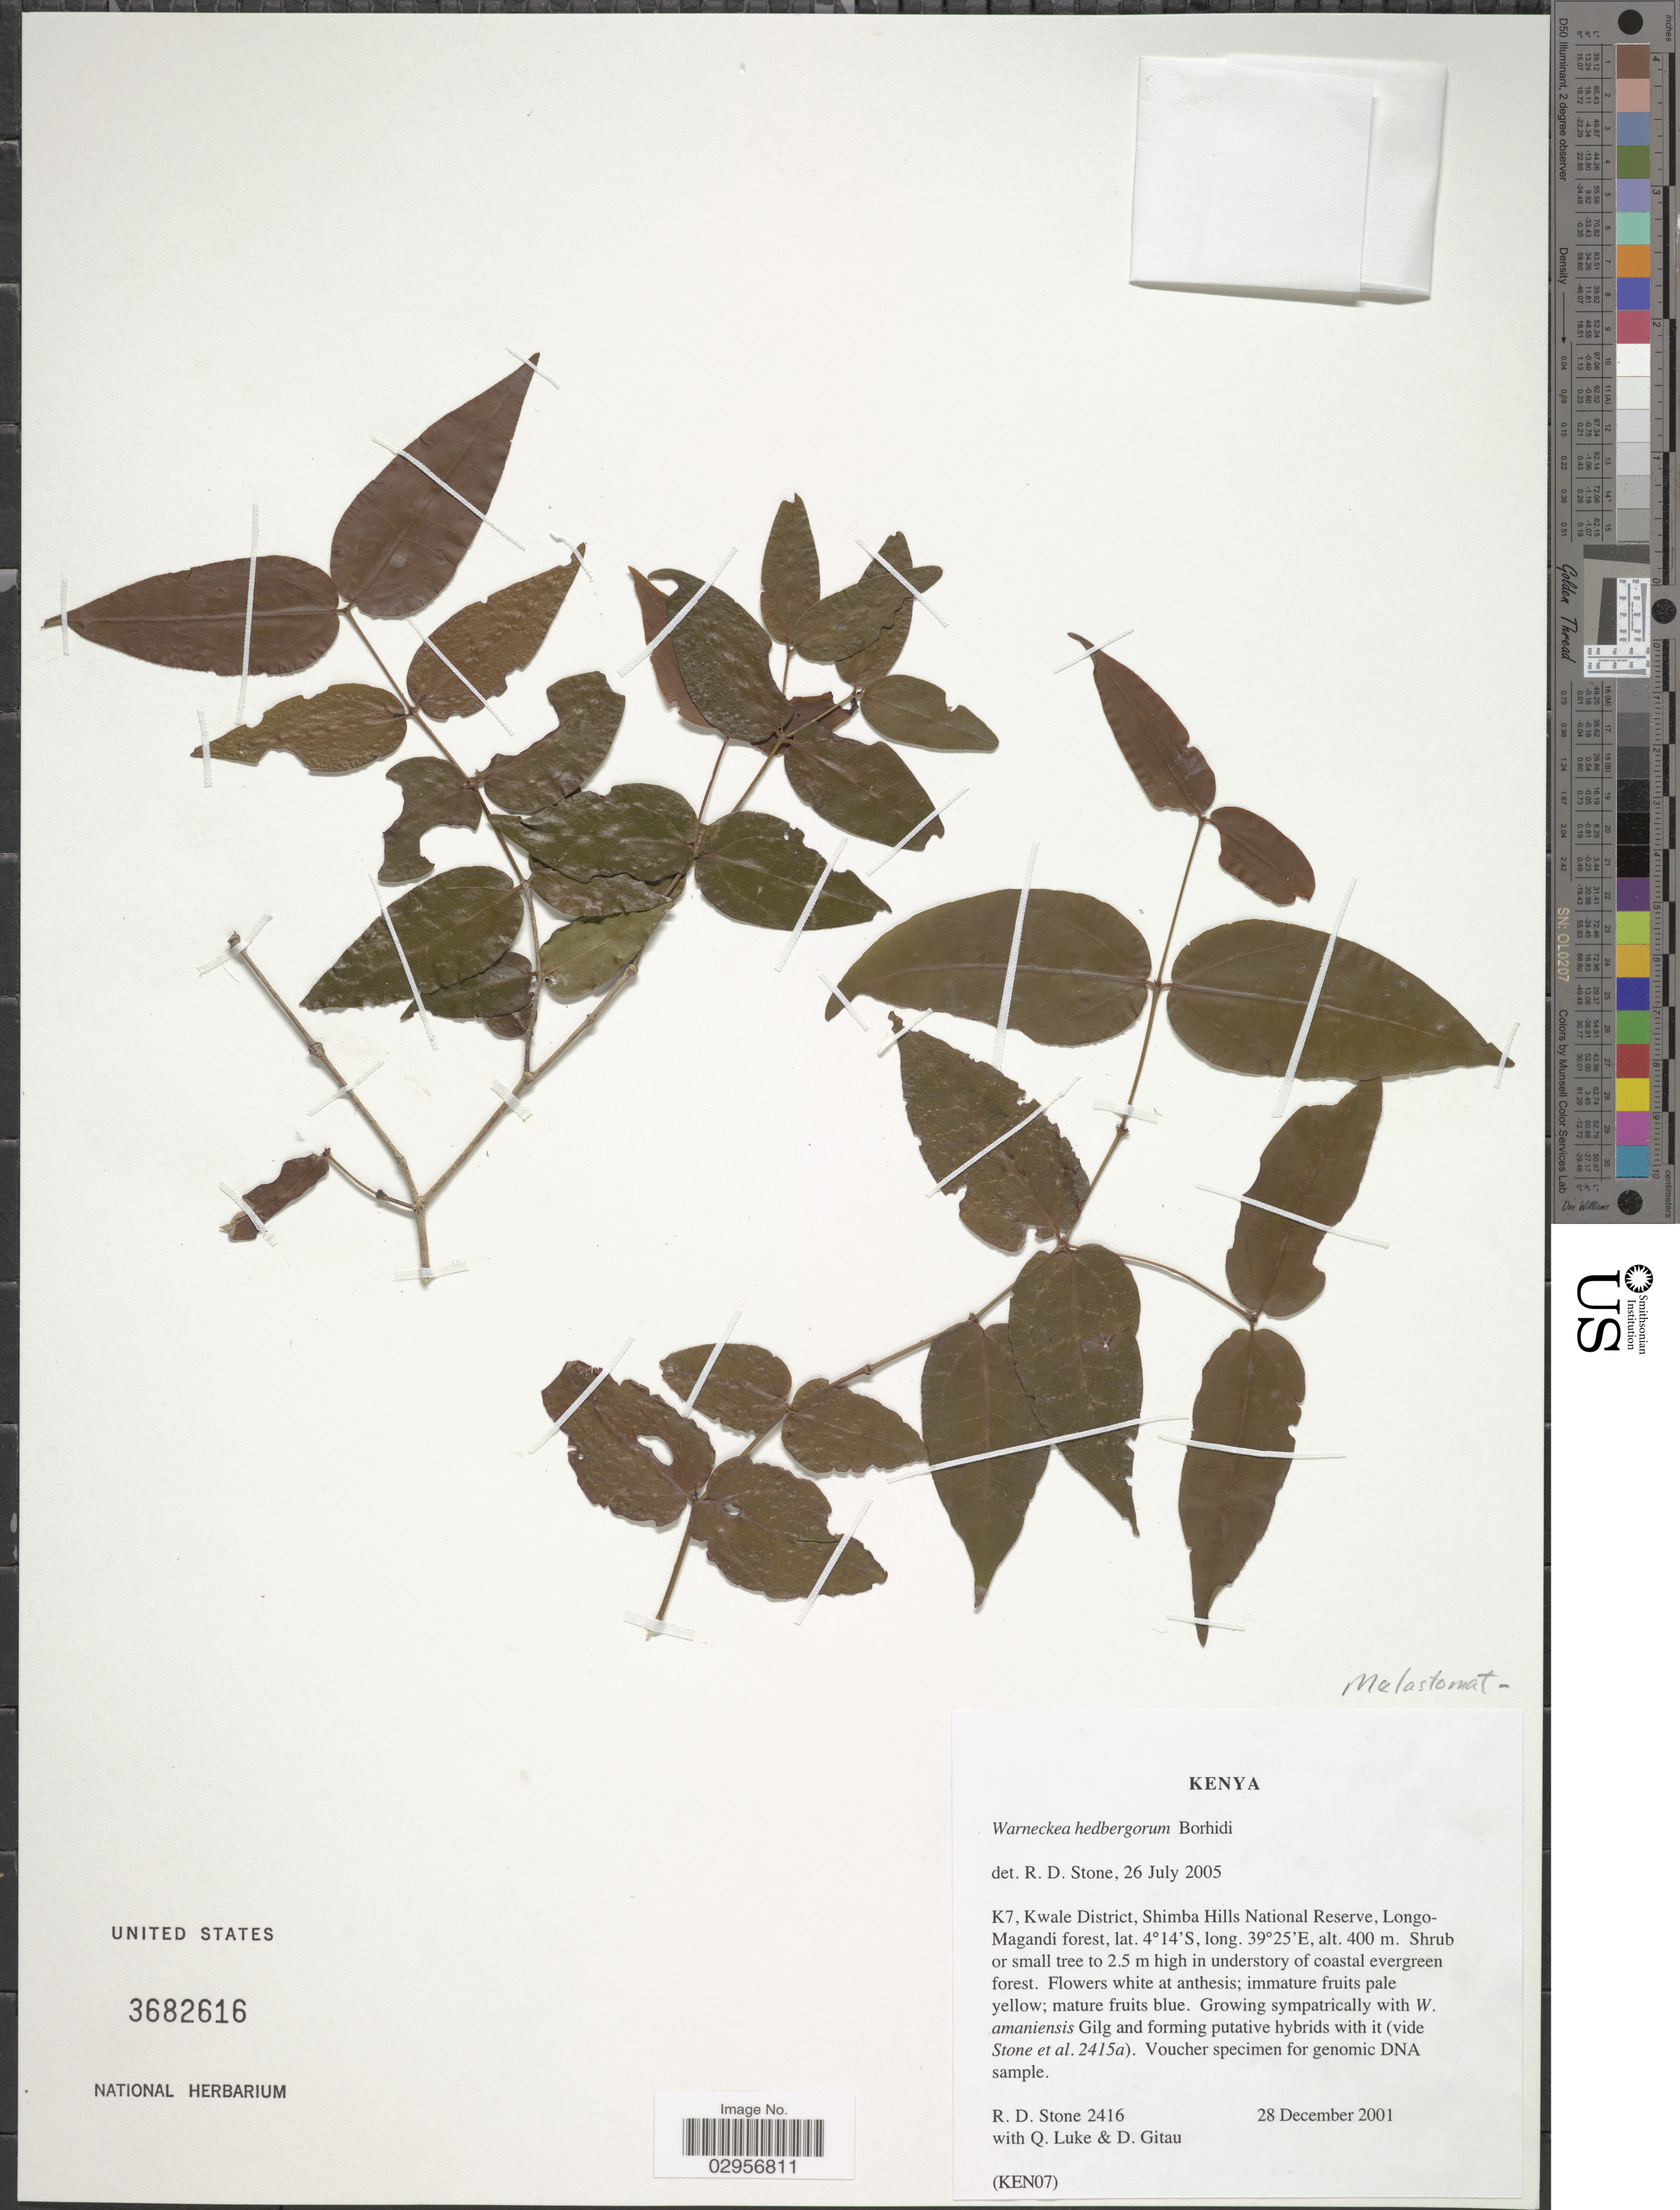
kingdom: Plantae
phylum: Tracheophyta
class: Magnoliopsida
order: Myrtales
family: Melastomataceae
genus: Warneckea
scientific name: Warneckea hedbergiorum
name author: Borhidi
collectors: R. D. Stone, Q. Luke & D. Gitau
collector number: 2416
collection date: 2001-12-28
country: Kenya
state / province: Kwale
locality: K7, Kwale District, Shimba Hills National Reserve, Longo-Magandi forest.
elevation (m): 400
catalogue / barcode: US 3682616